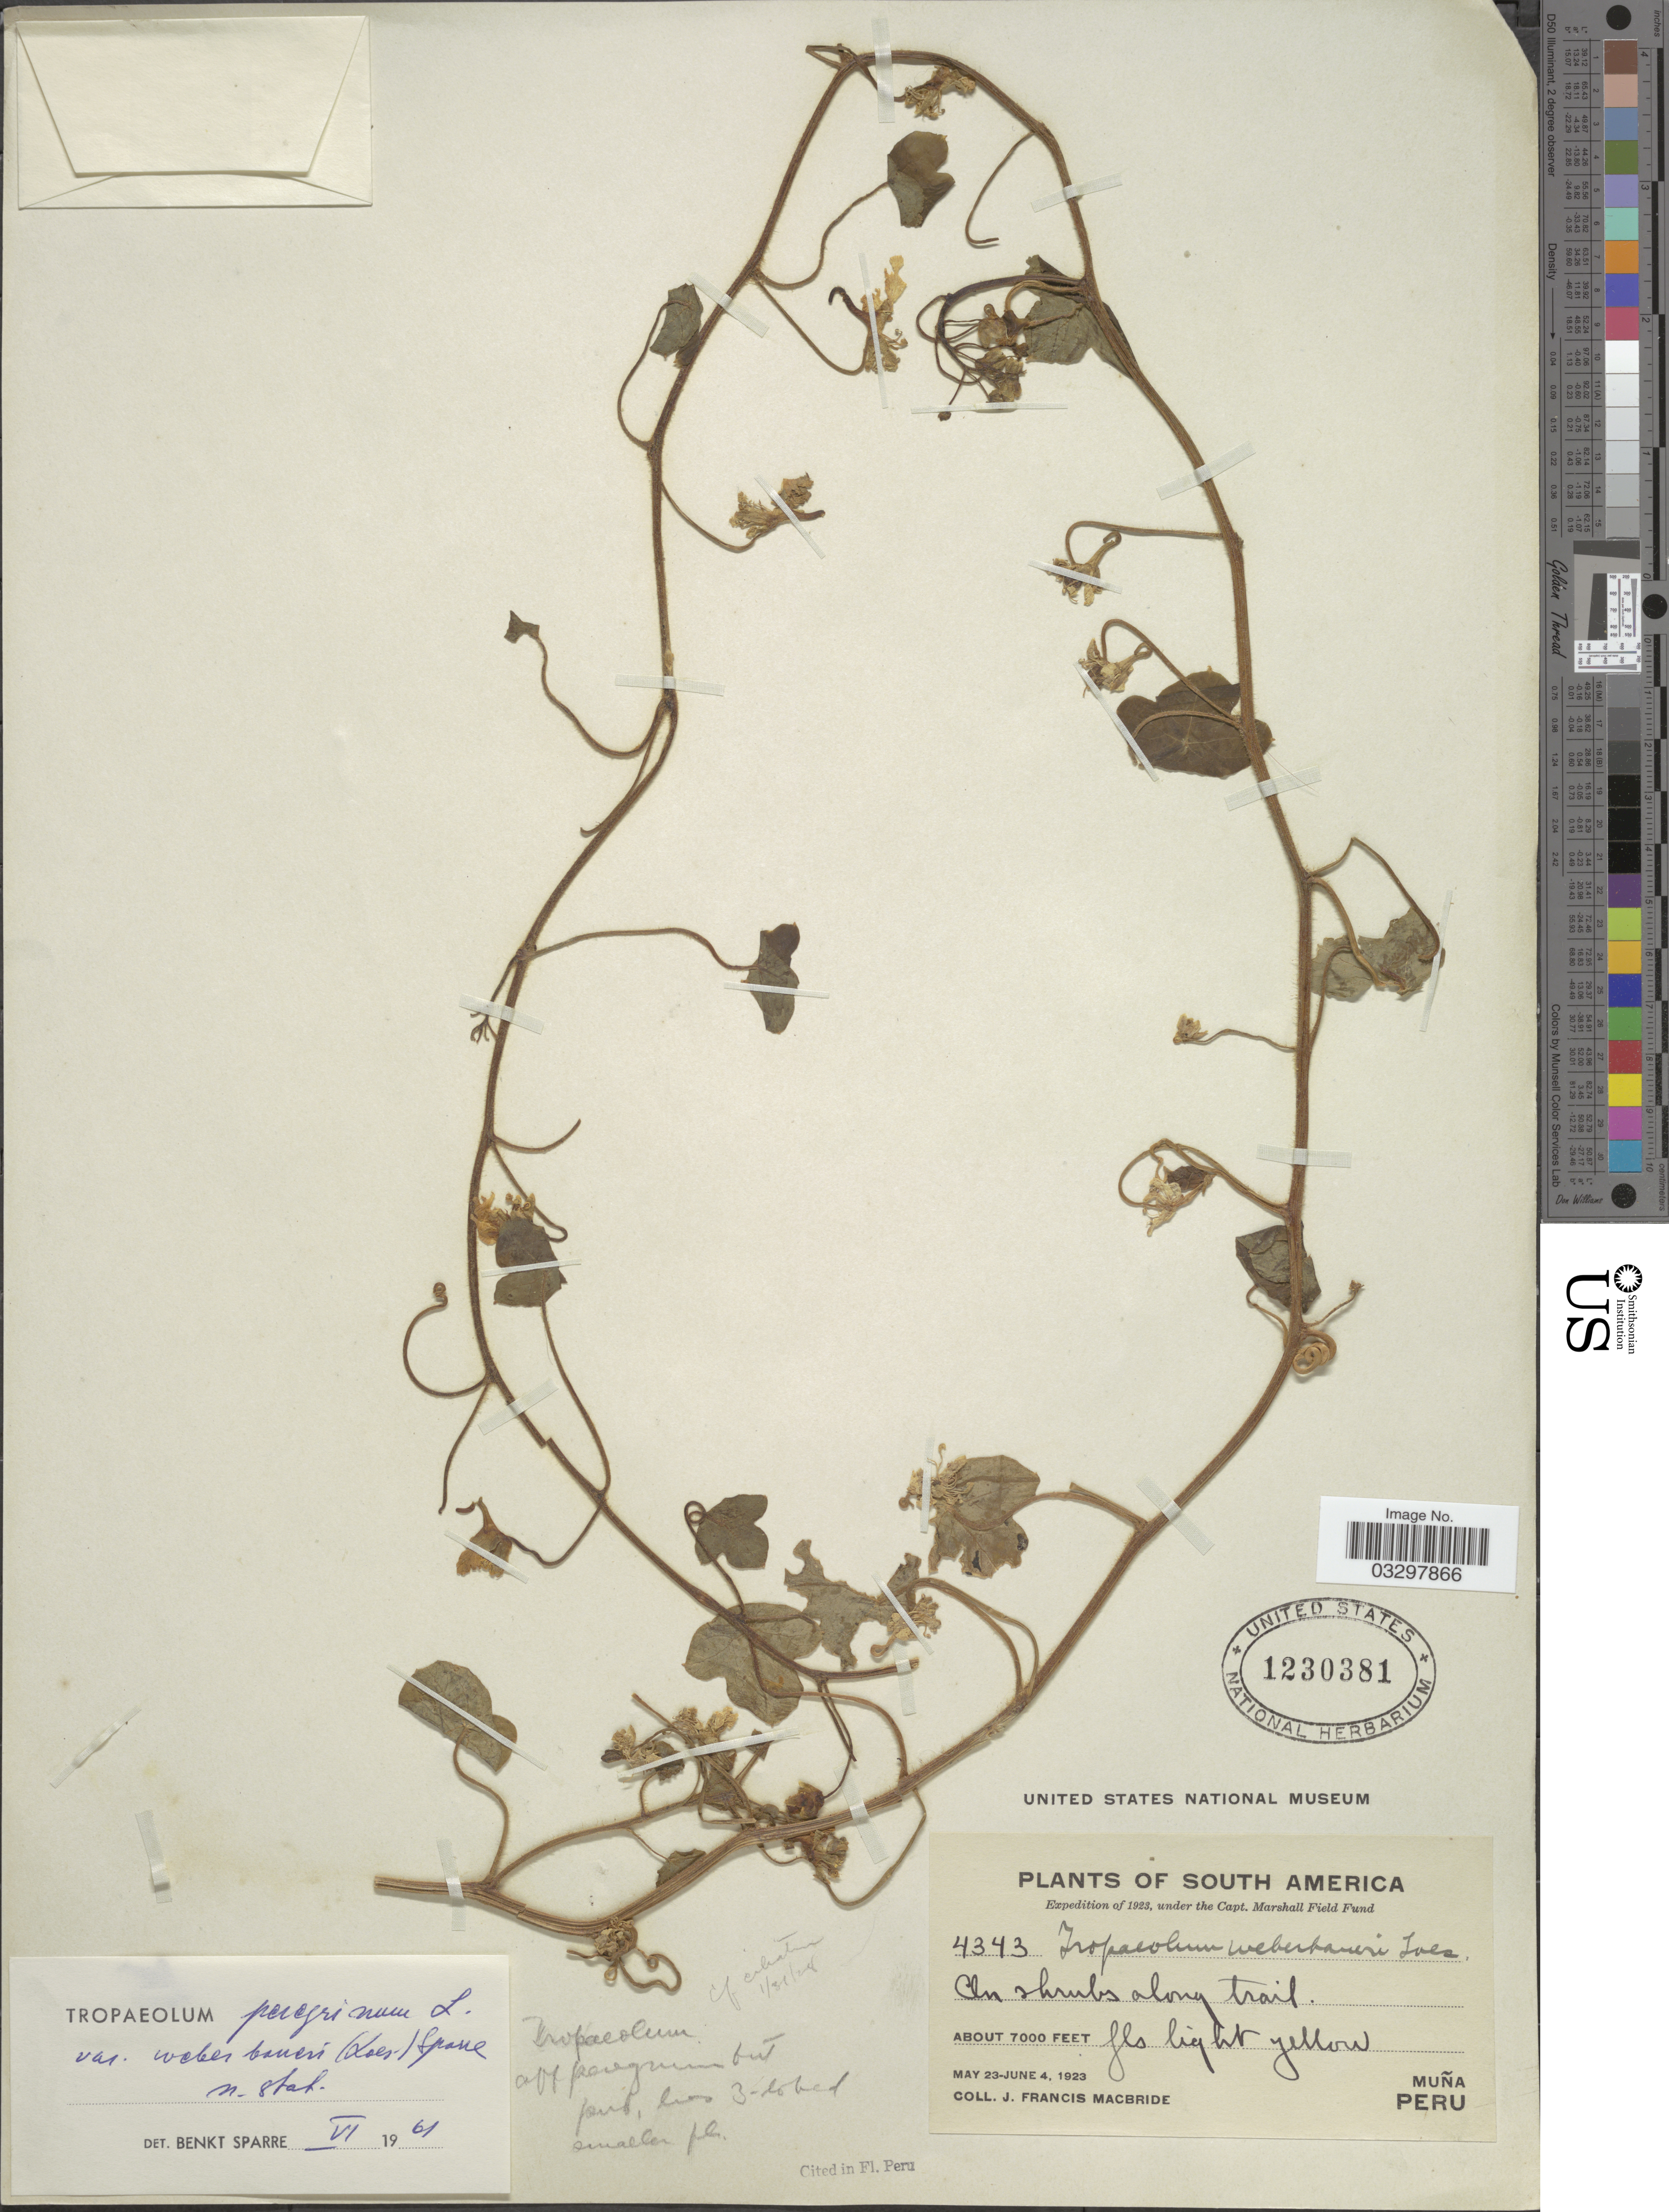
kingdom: Plantae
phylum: Tracheophyta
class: Magnoliopsida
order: Brassicales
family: Tropaeolaceae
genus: Tropaeolum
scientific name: Tropaeolum peregrinum var. weberbaueri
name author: (Loes.) Sparre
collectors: J. F. Macbride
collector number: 4343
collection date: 1923-05-23/1923-06-04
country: Peru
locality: Muña.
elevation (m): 2134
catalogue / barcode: US 1230381